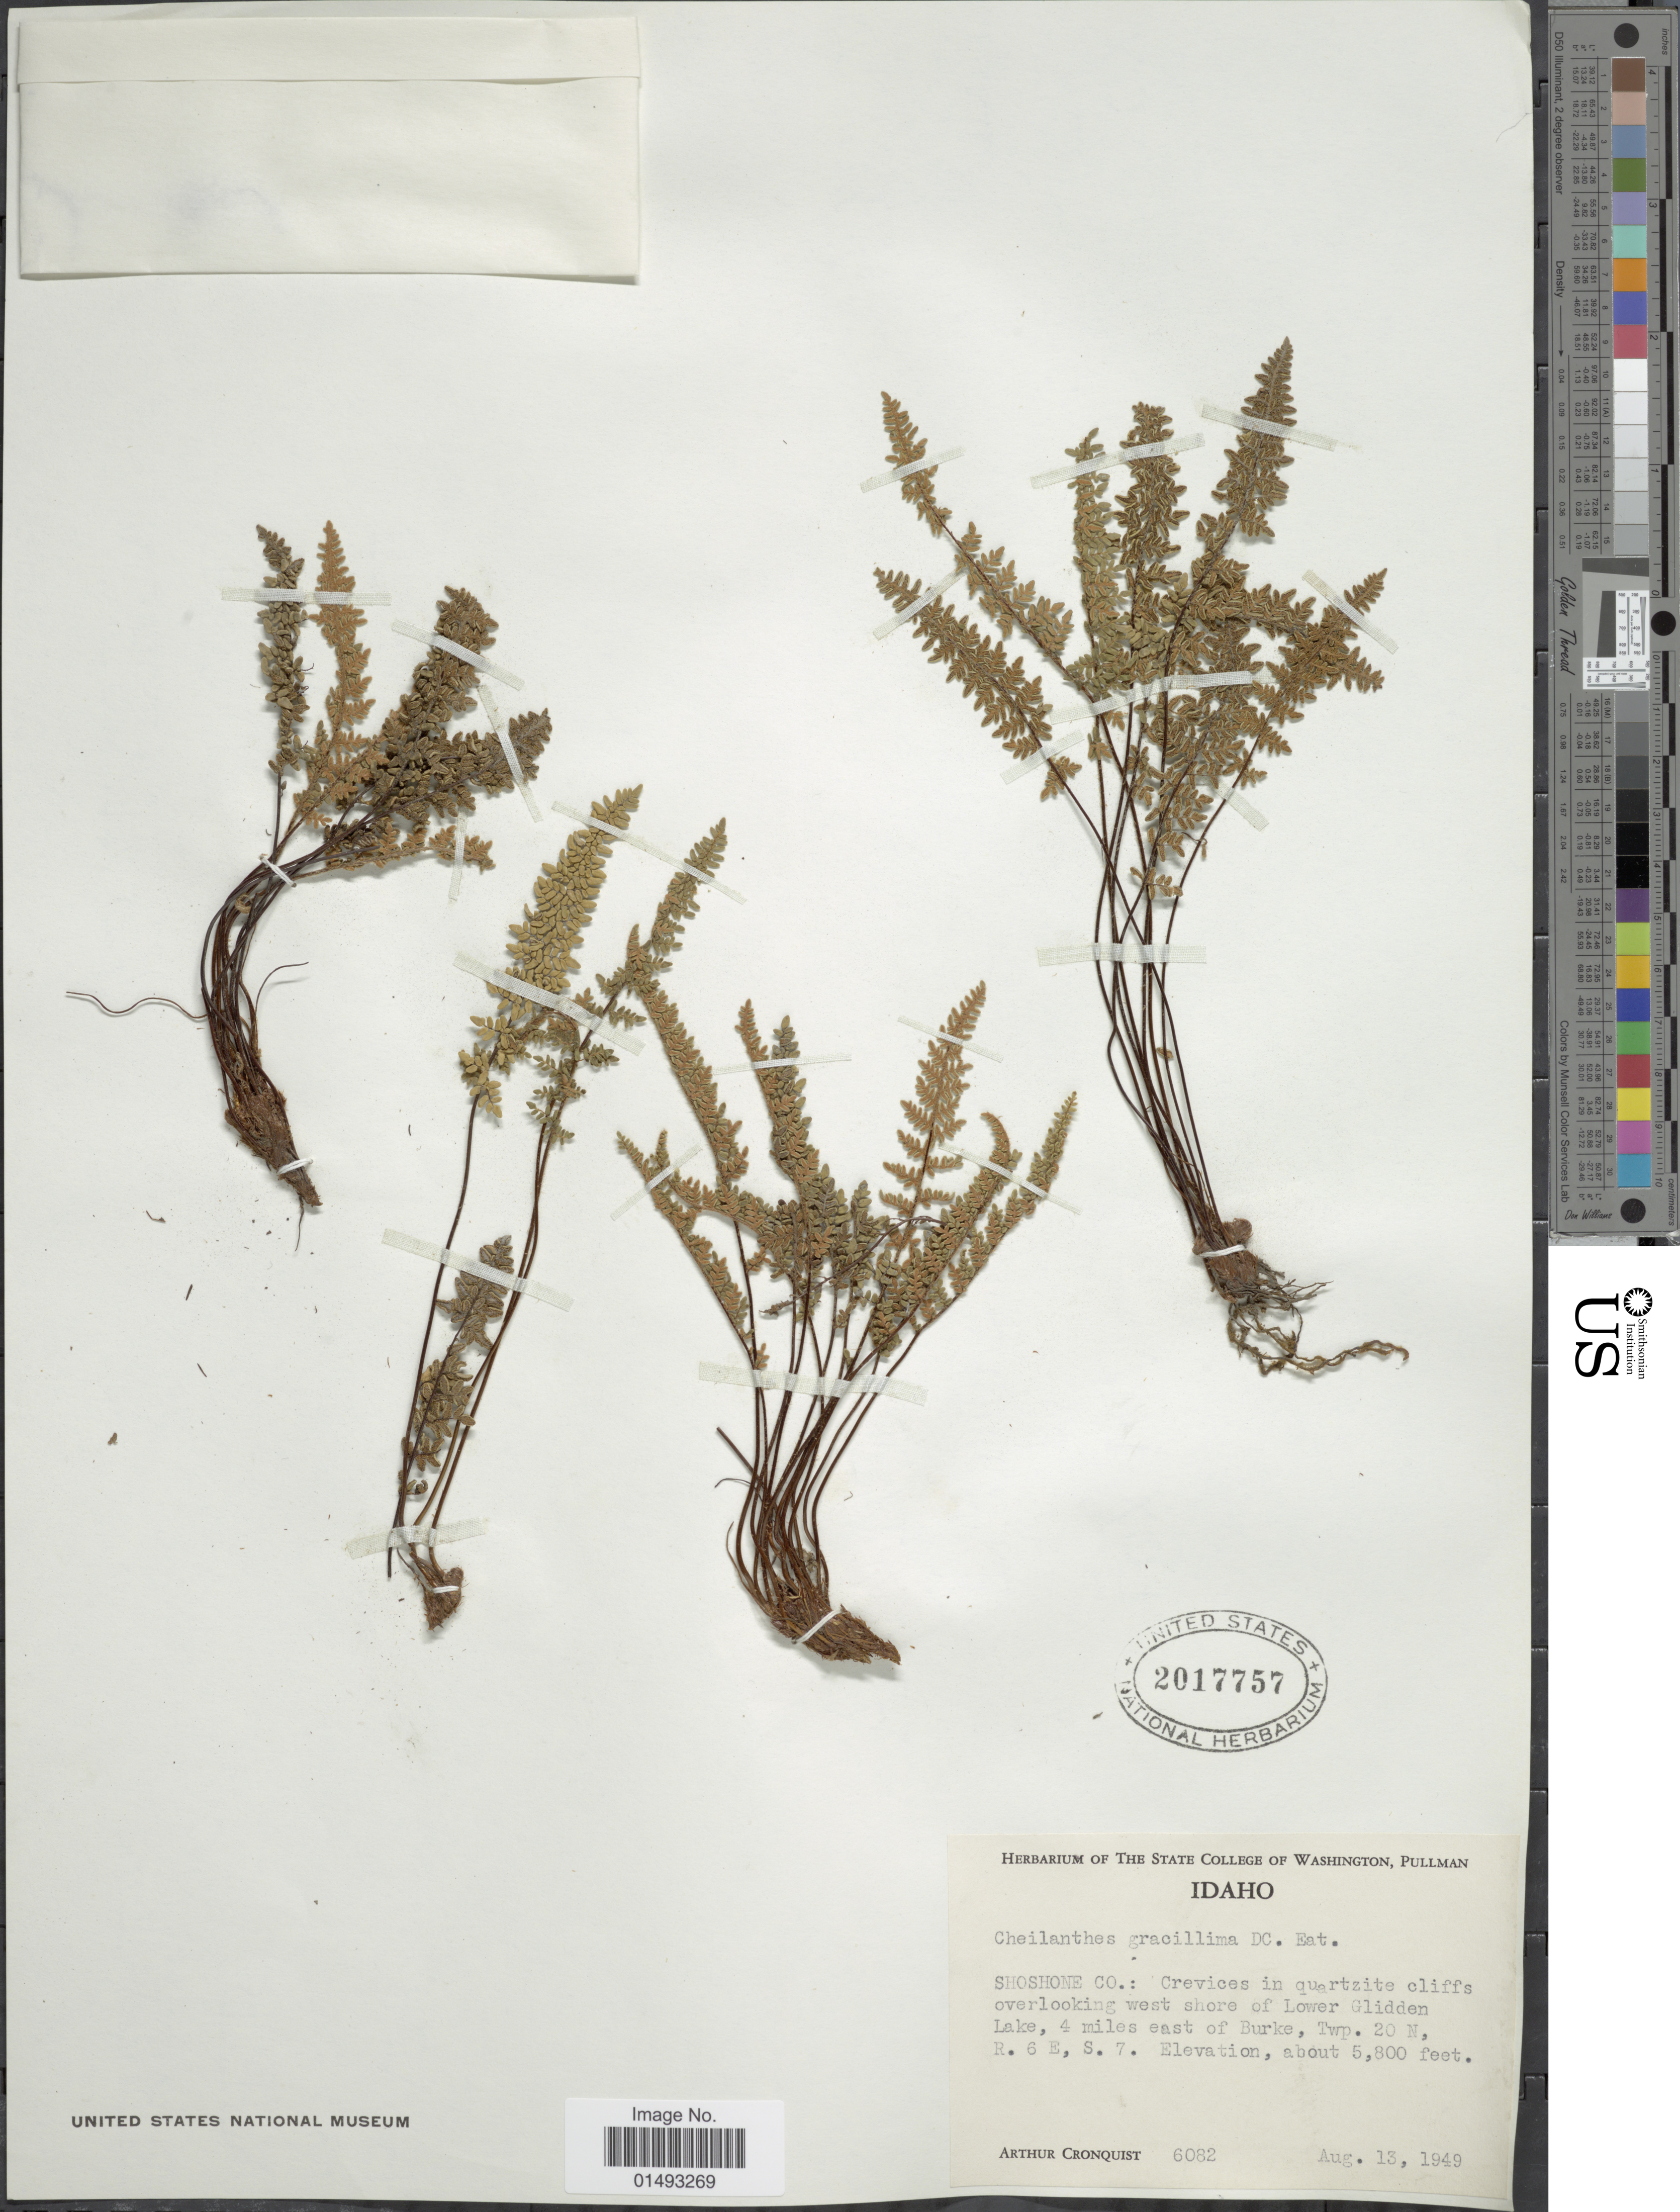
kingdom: Plantae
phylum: Tracheophyta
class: Polypodiopsida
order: Polypodiales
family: Pteridaceae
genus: Myriopteris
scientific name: Myriopteris gracillima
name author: (D.C. Eaton) J. Sm.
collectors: A. J. Cronquist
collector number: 6082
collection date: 1949-08-13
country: United States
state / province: Idaho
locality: Shoshone Co: Crevices in quartzite cliffs overlooking west shore of Lower Glidden Lake, 4 miles east of Burke, Twp. 20 N, R. 6 E, S. 7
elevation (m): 1768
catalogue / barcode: US 2017757